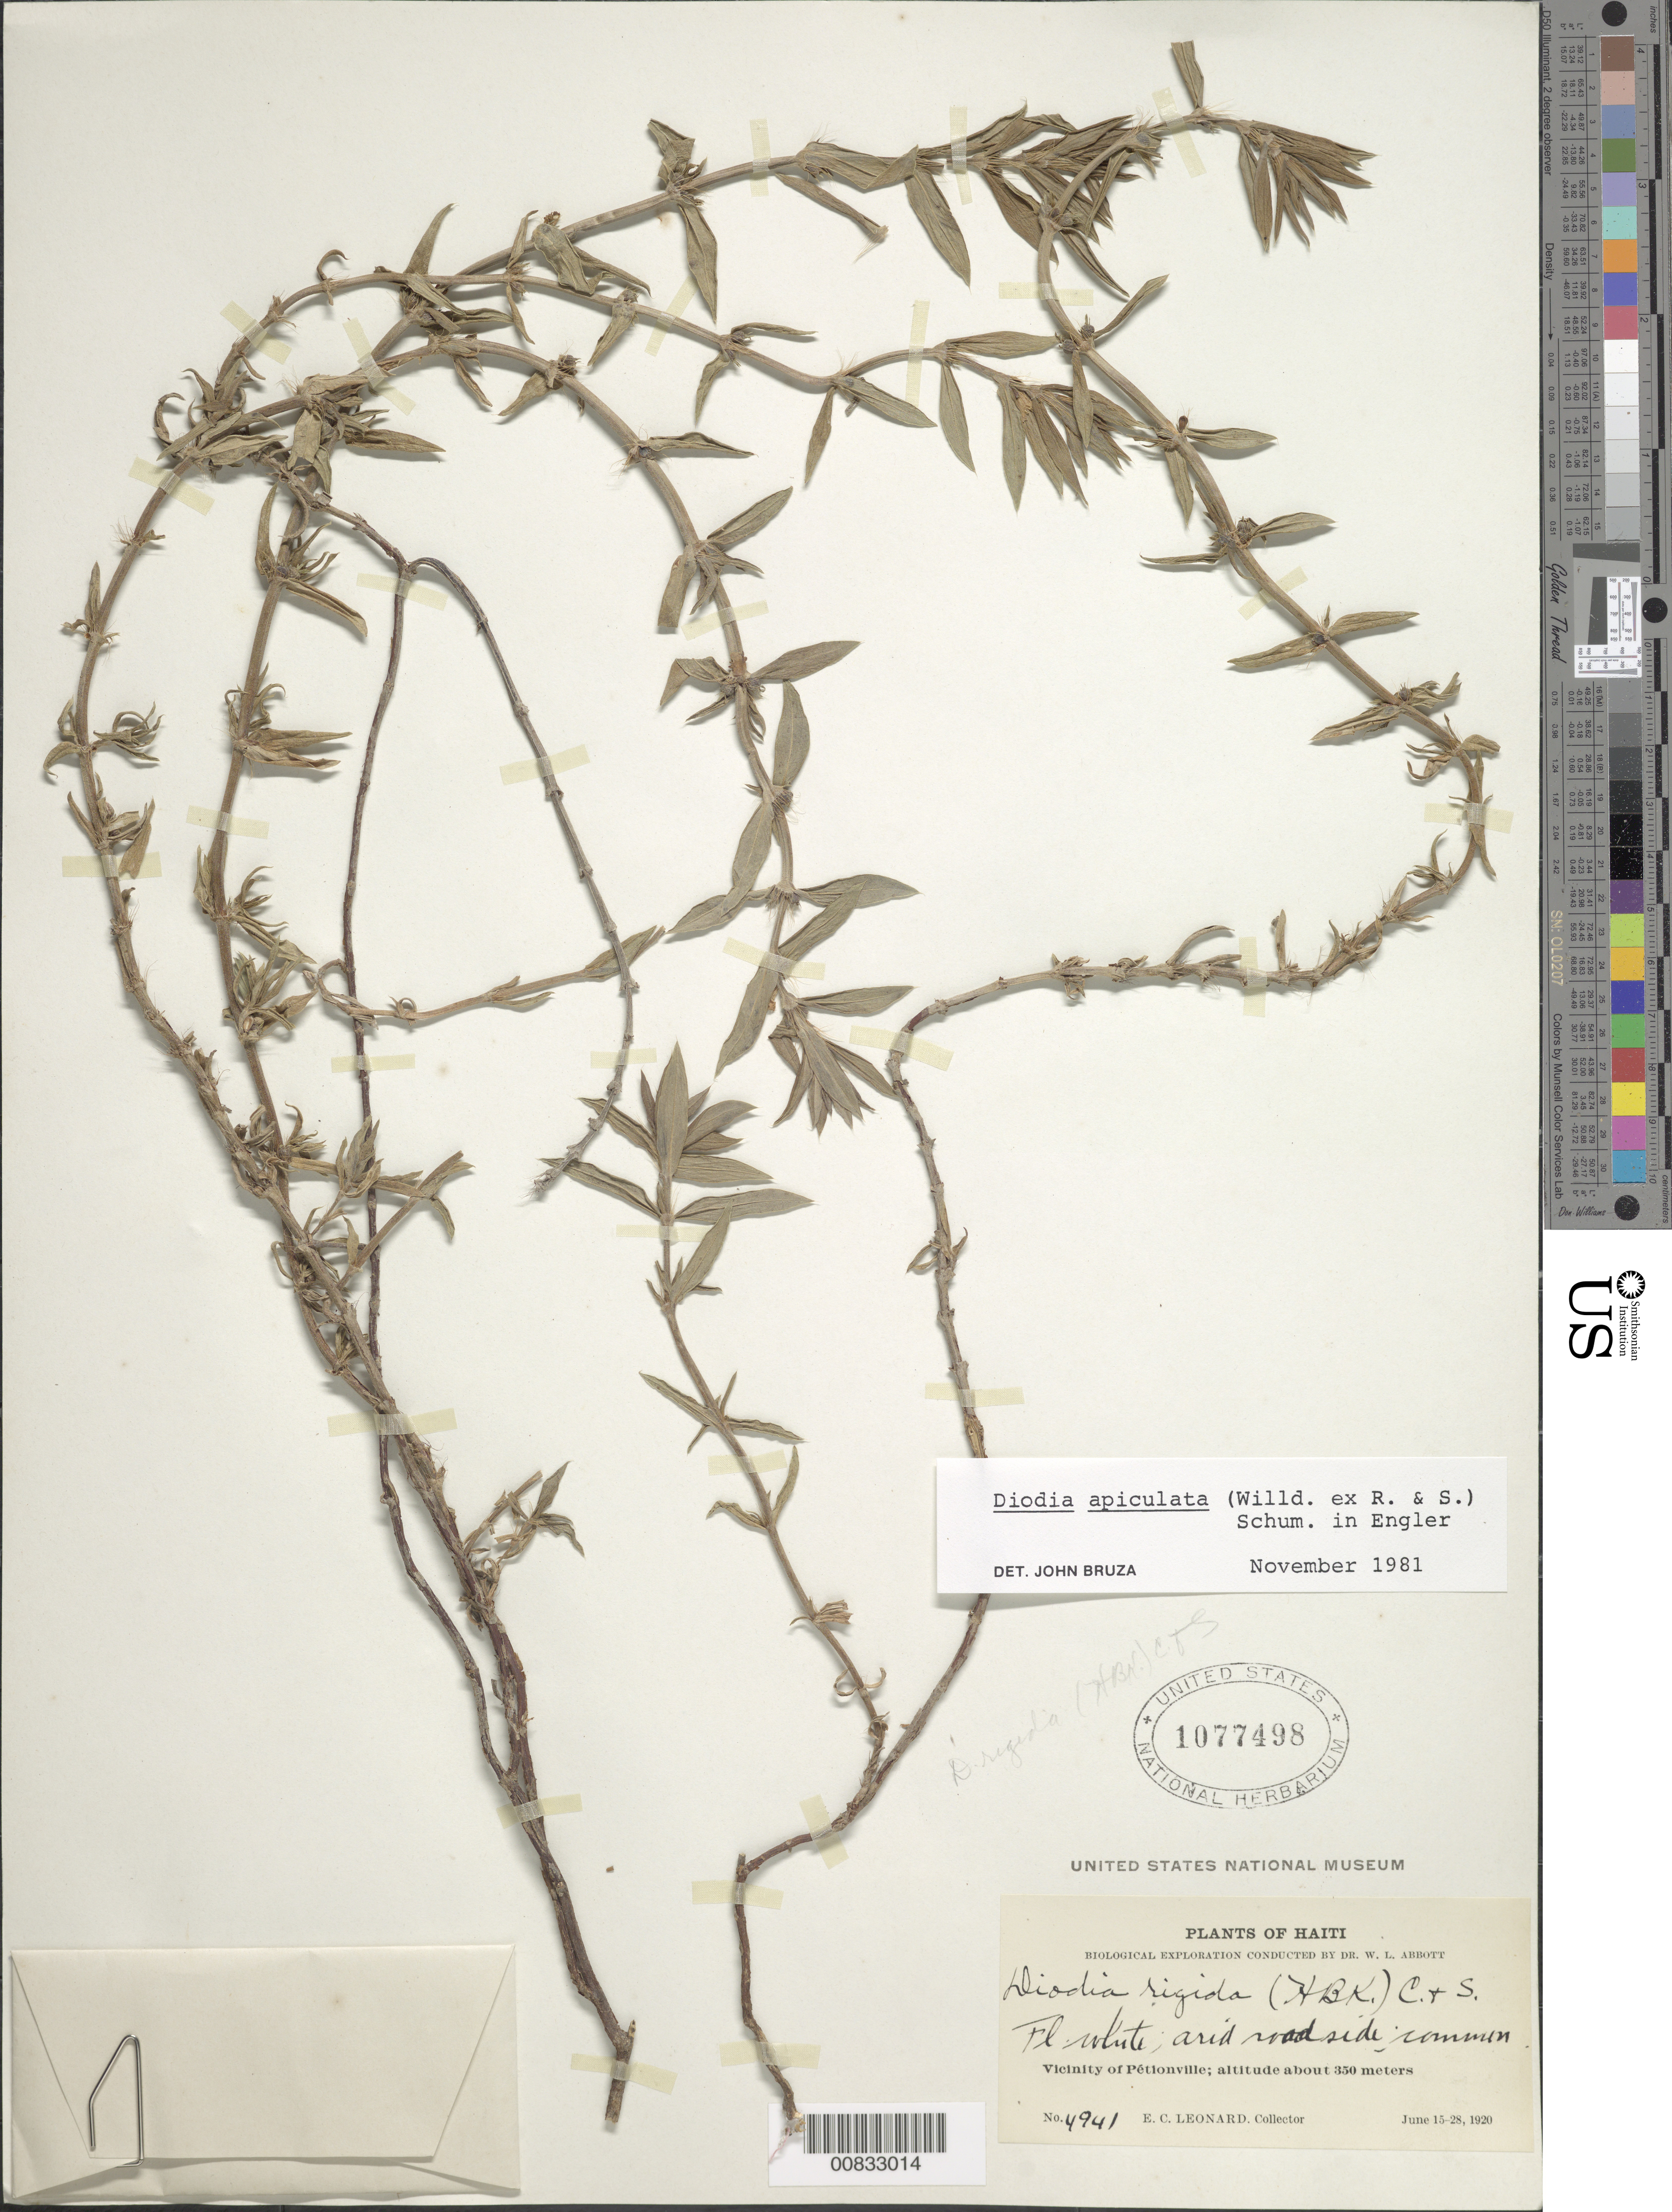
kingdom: Plantae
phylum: Tracheophyta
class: Magnoliopsida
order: Gentianales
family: Rubiaceae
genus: Diodella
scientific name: Diodella apiculata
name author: (Willd. ex Roem. & Schult.) Delprete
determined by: Bruza, J.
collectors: E. C. Leonard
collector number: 4941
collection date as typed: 15 Jun 1920 to 28 Jun 1920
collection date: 1920-06-15/1920-06-28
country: Haiti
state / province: Ouest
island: Hispaniola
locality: Vicinity of Pétionville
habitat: Arid roadside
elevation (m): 350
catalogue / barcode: US 1077498